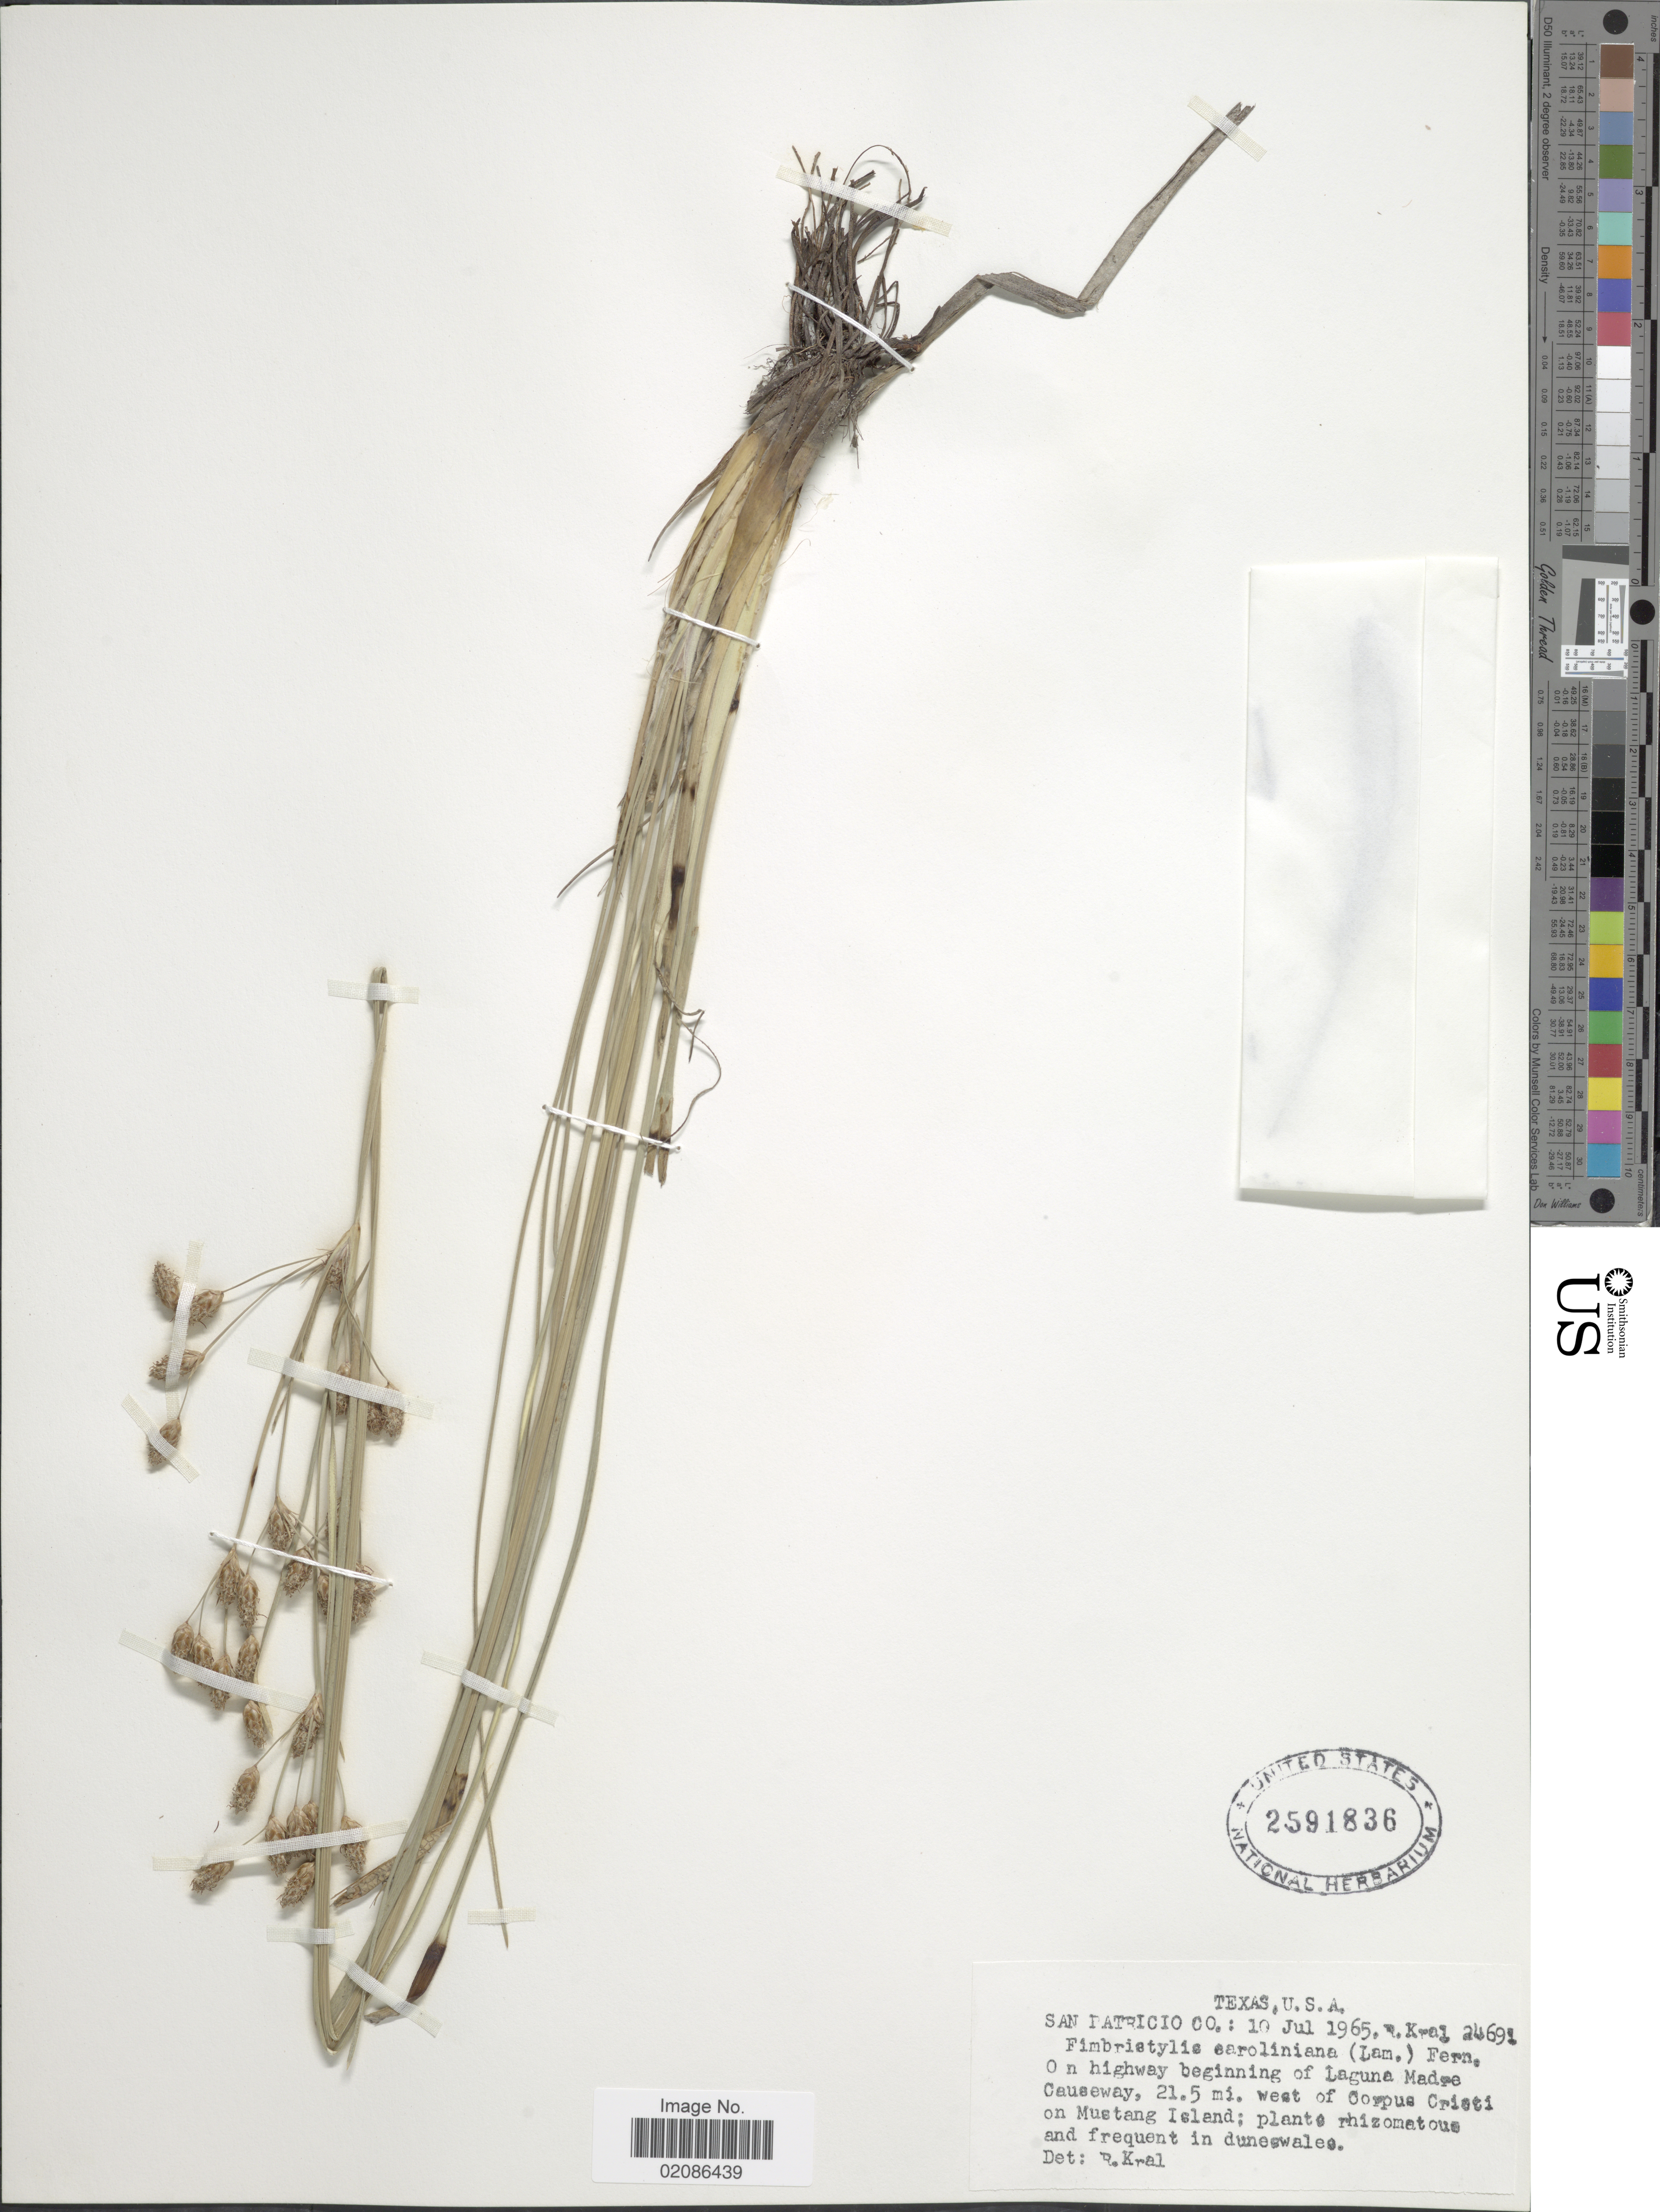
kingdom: Plantae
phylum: Tracheophyta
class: Liliopsida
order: Poales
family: Cyperaceae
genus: Fimbristylis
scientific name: Fimbristylis caroliniana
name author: (Lam.) Fernald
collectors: R. Kral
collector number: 24691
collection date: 1965-07-10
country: United States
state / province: Texas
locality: San Patricio Co; On highway beginning of Laguna Madre Causeway, 21.5 mi west of Corpus Cristi on Mustang Island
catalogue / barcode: US 2591836